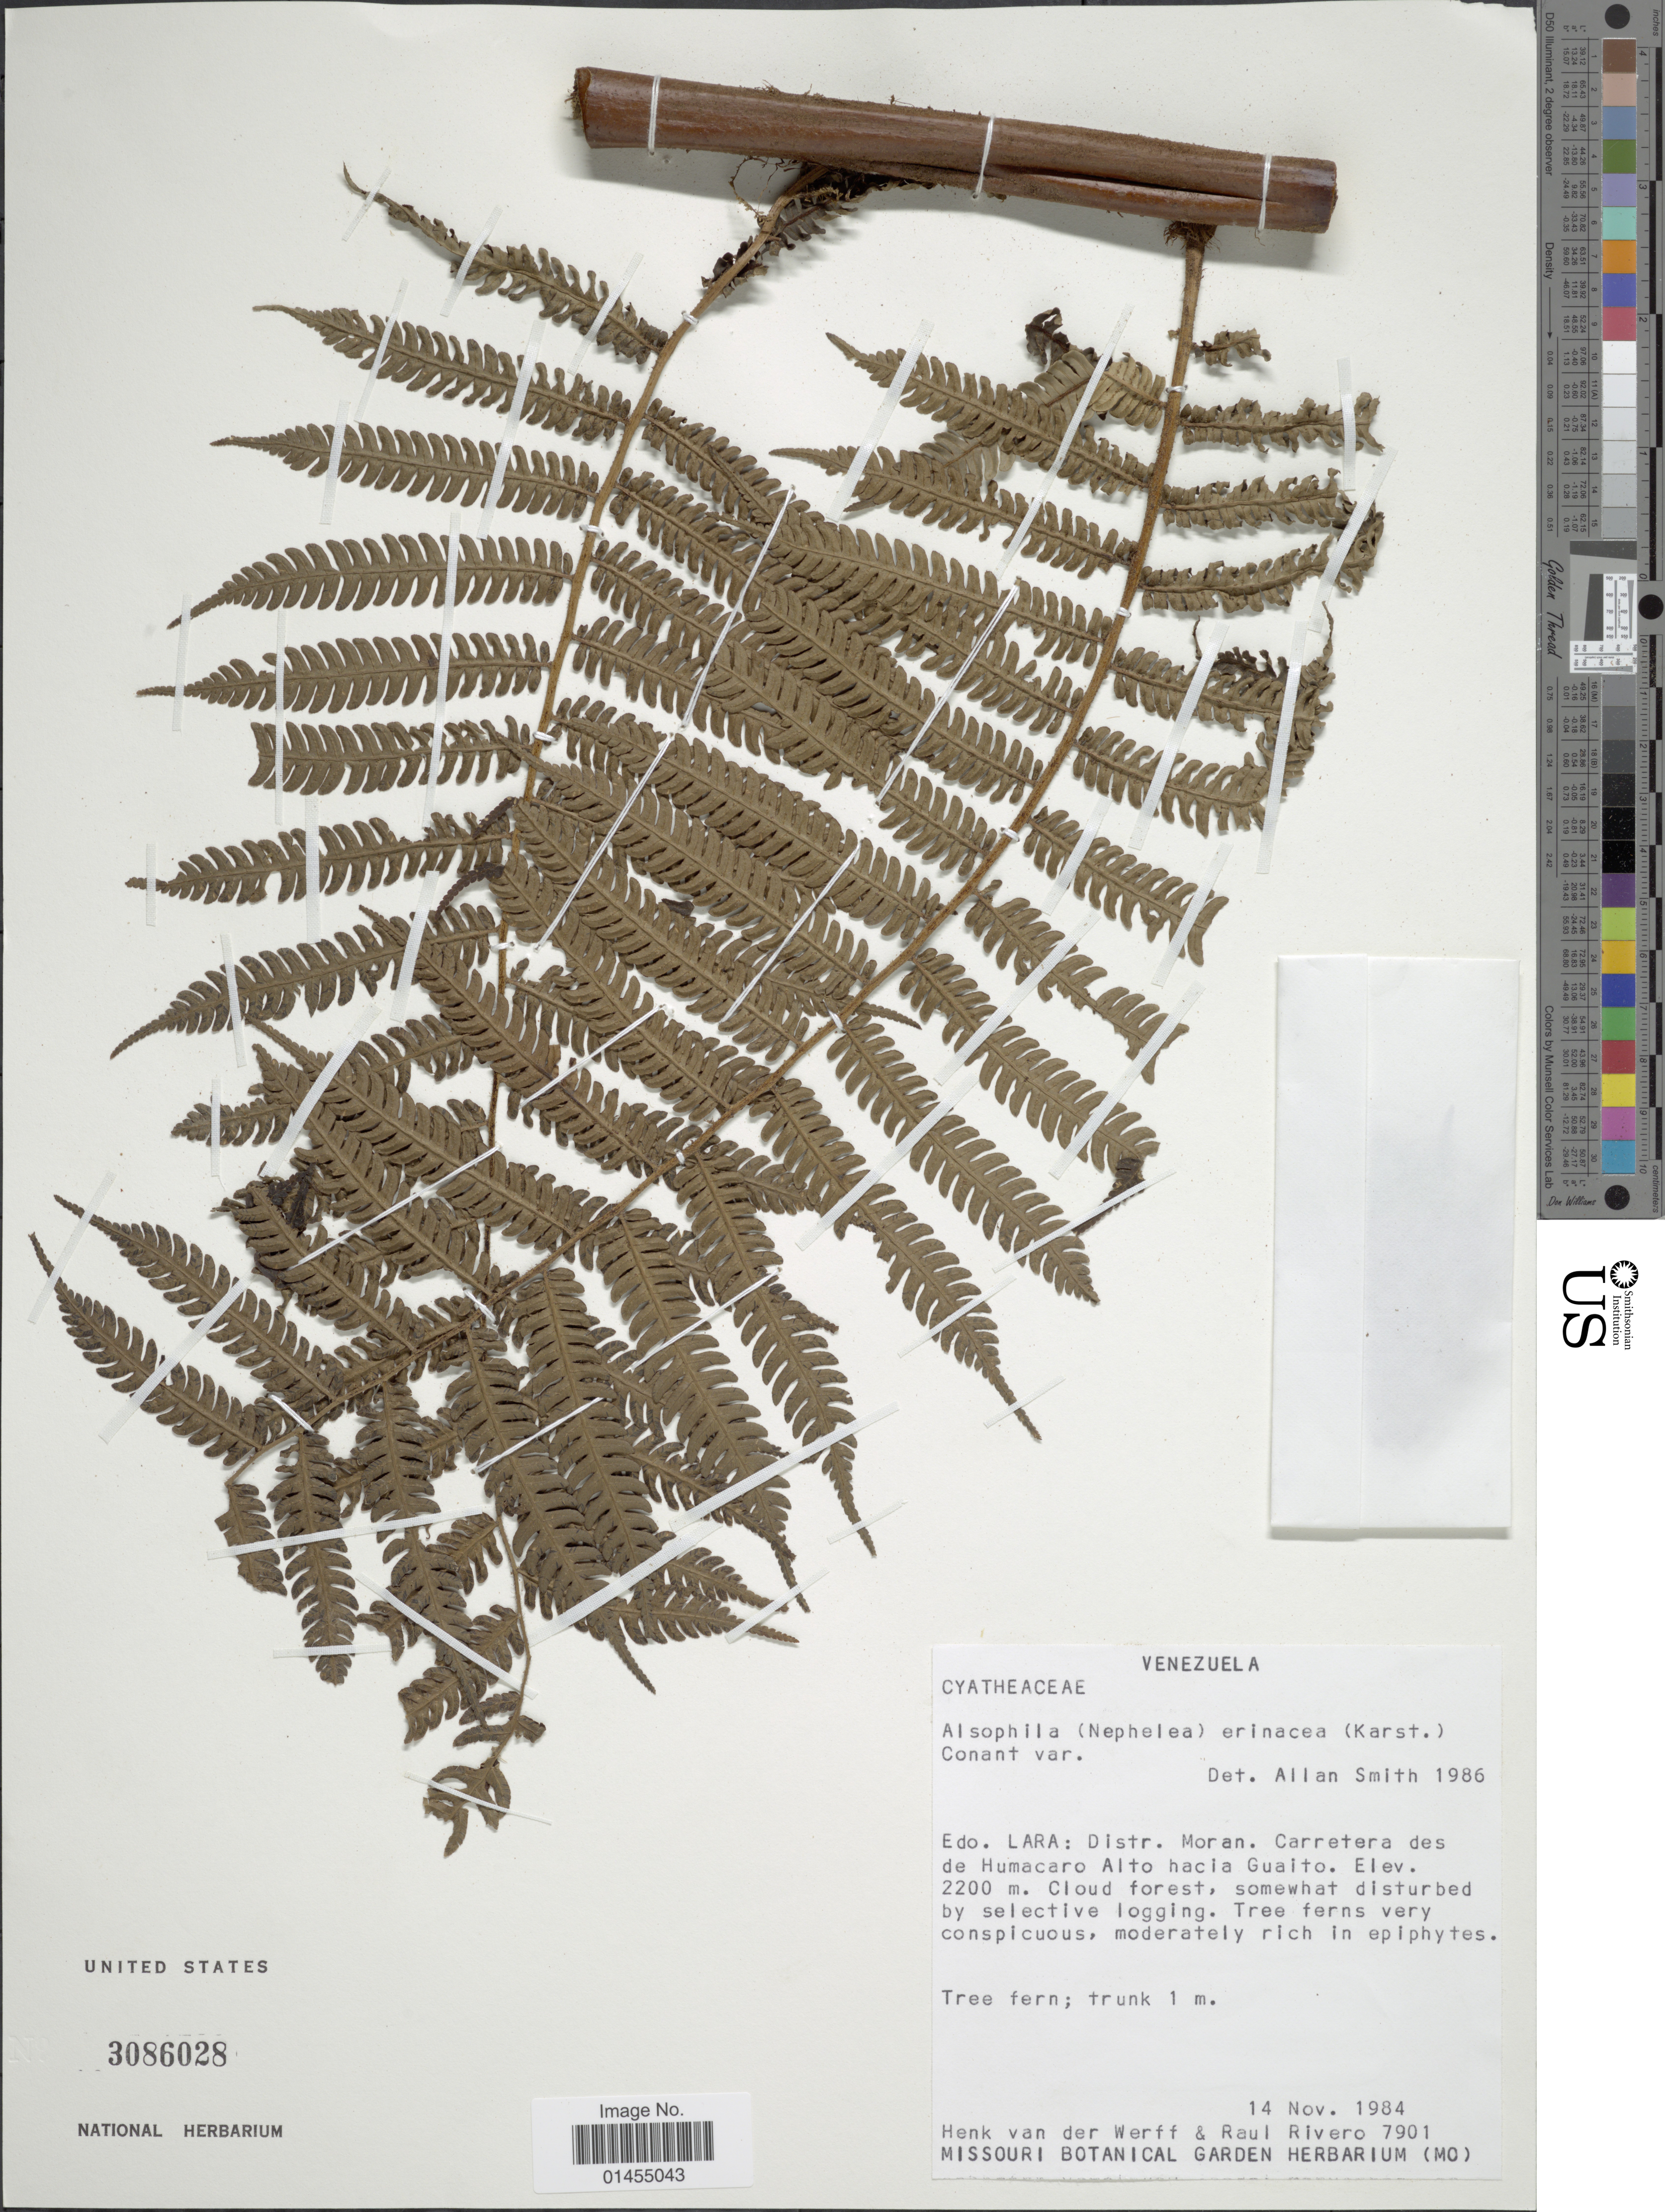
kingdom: Plantae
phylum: Tracheophyta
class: Polypodiopsida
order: Cyatheales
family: Cyatheaceae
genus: Alsophila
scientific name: Alsophila erinacea var. erinacea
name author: (H. Karst.) D.S. Conant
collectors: H. van der Werff & R. Rivero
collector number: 7901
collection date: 1984-11-14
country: Venezuela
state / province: Lara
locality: Distr. Moran. Carretera des de Humacaro Alto hacia Guaito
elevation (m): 2200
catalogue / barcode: US 3086028